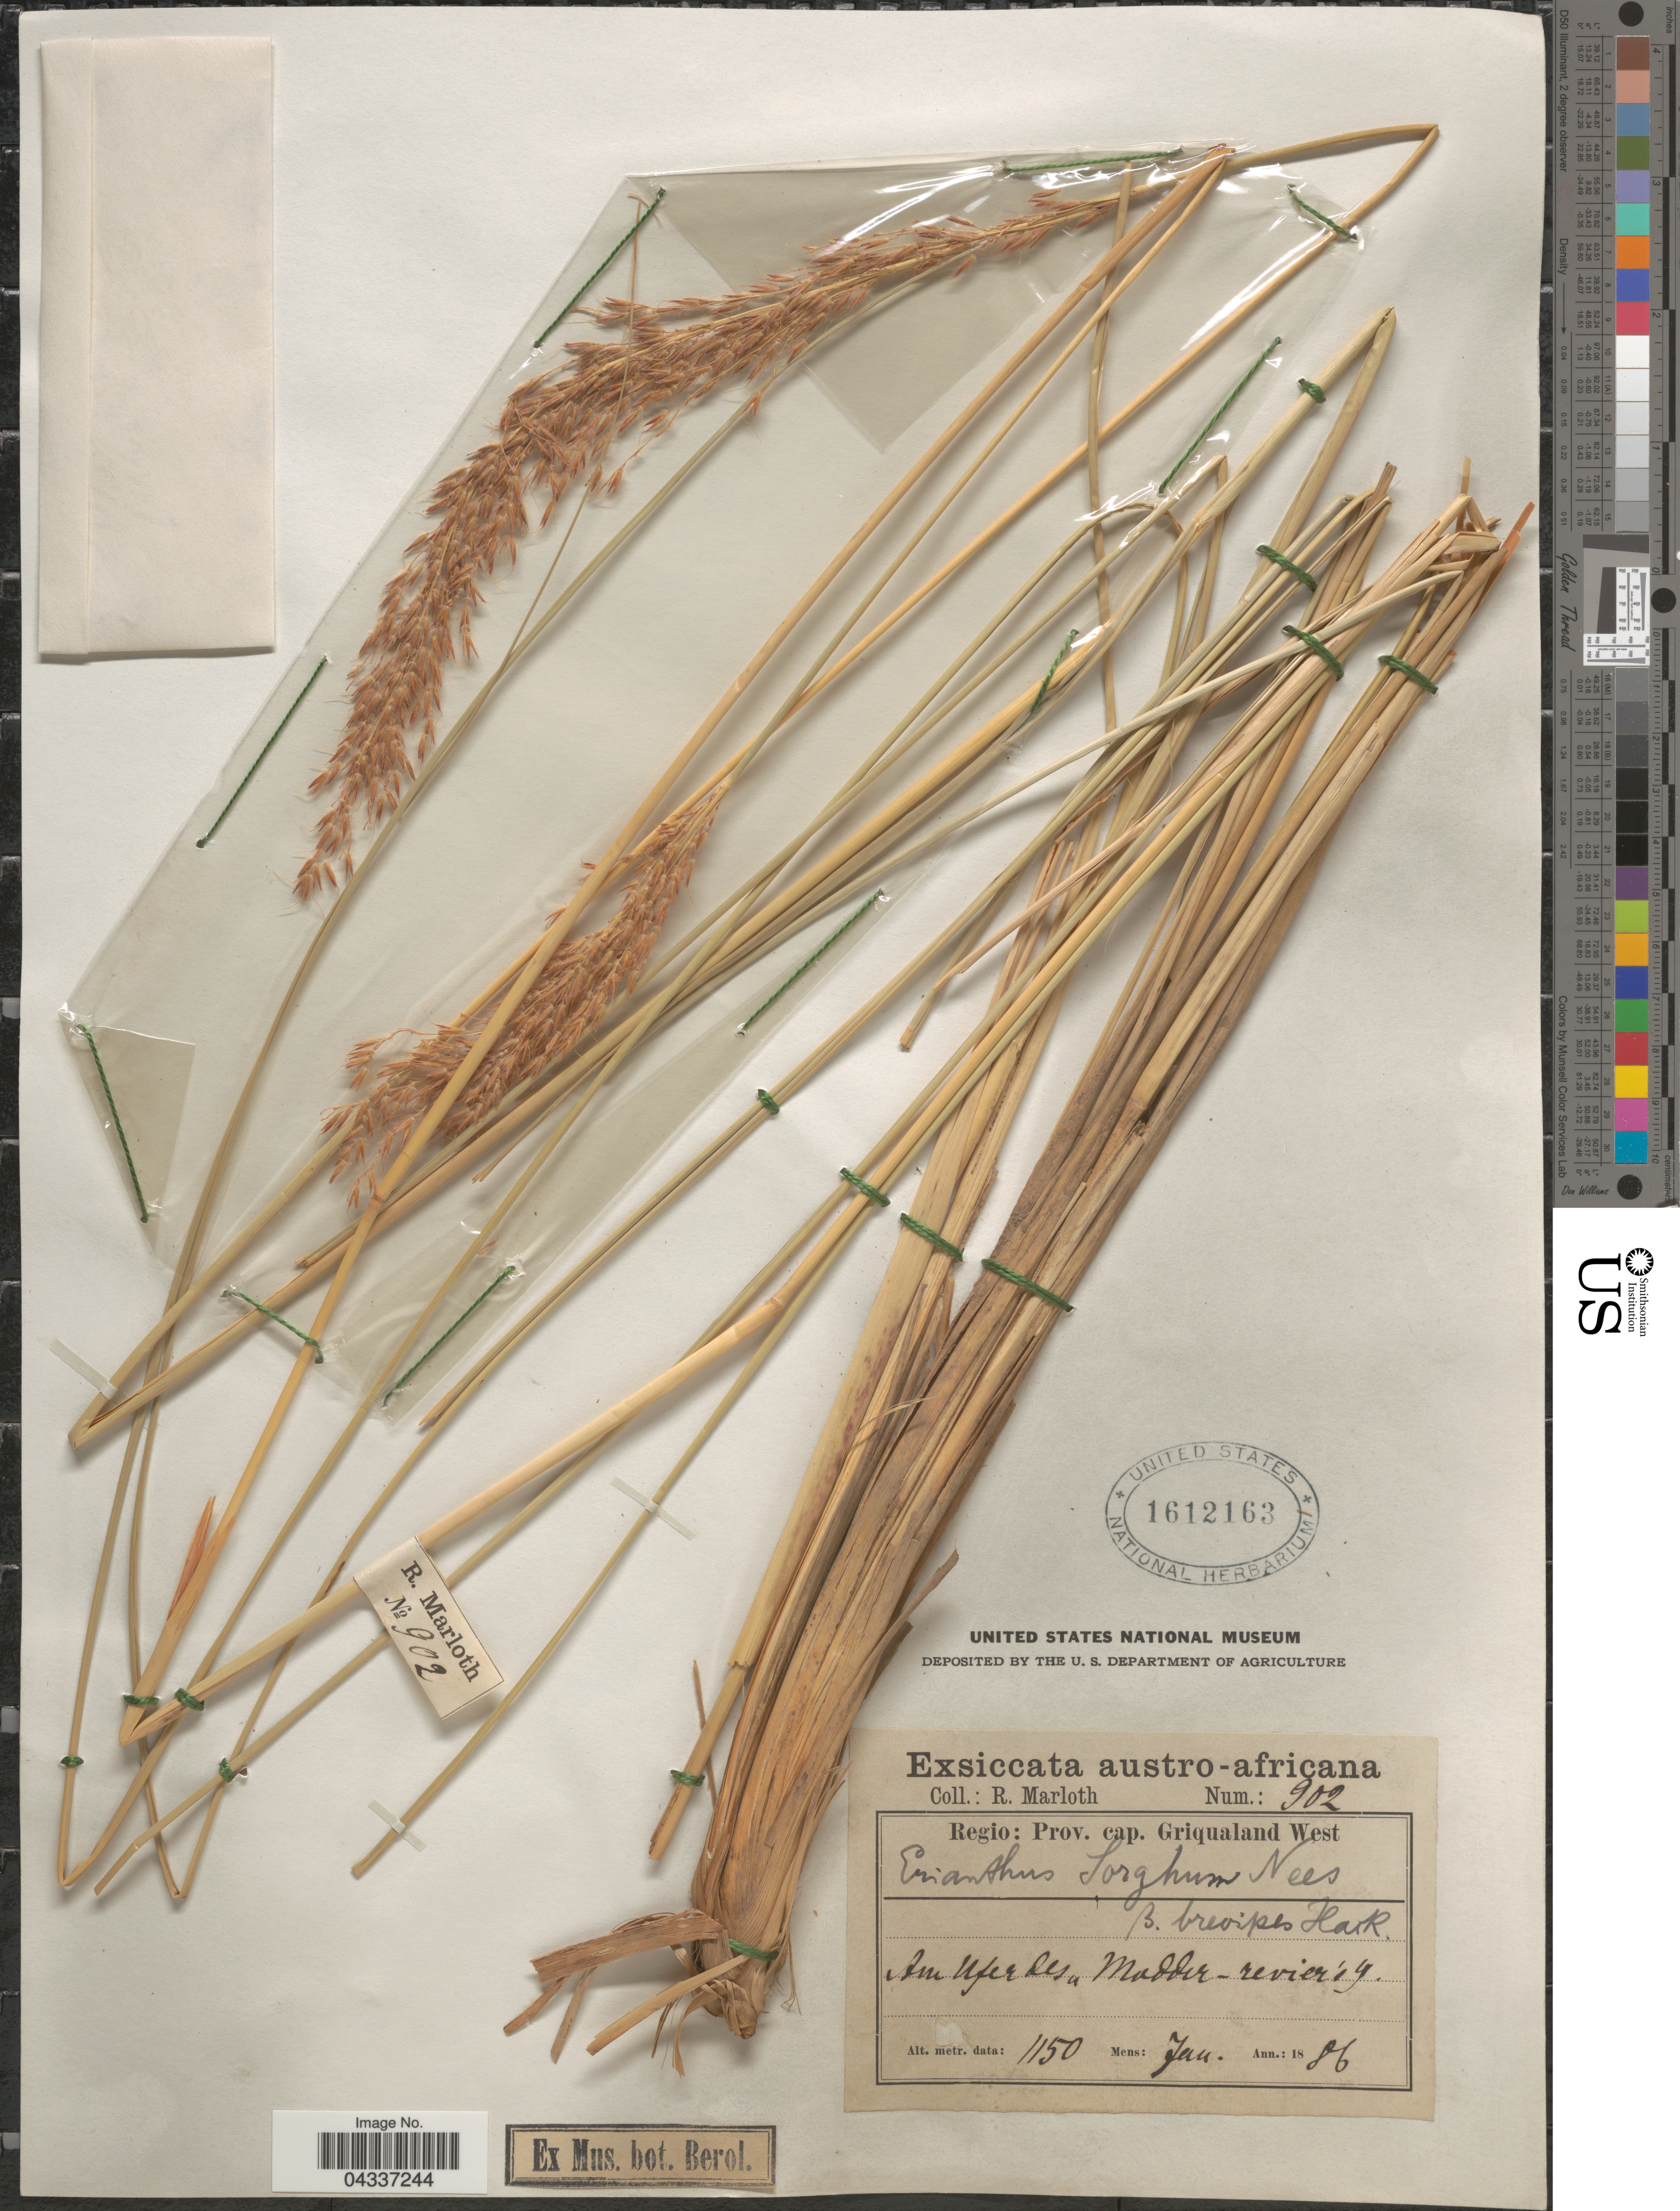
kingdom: Plantae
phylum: Tracheophyta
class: Liliopsida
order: Poales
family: Poaceae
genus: Miscanthidium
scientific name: Miscanthidium capense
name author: (Nees) Stapf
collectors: R. Marloth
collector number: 902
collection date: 1886-01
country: South Africa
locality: Regio: Prov. cap. Griqualand West.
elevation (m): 1150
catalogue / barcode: US 1612163